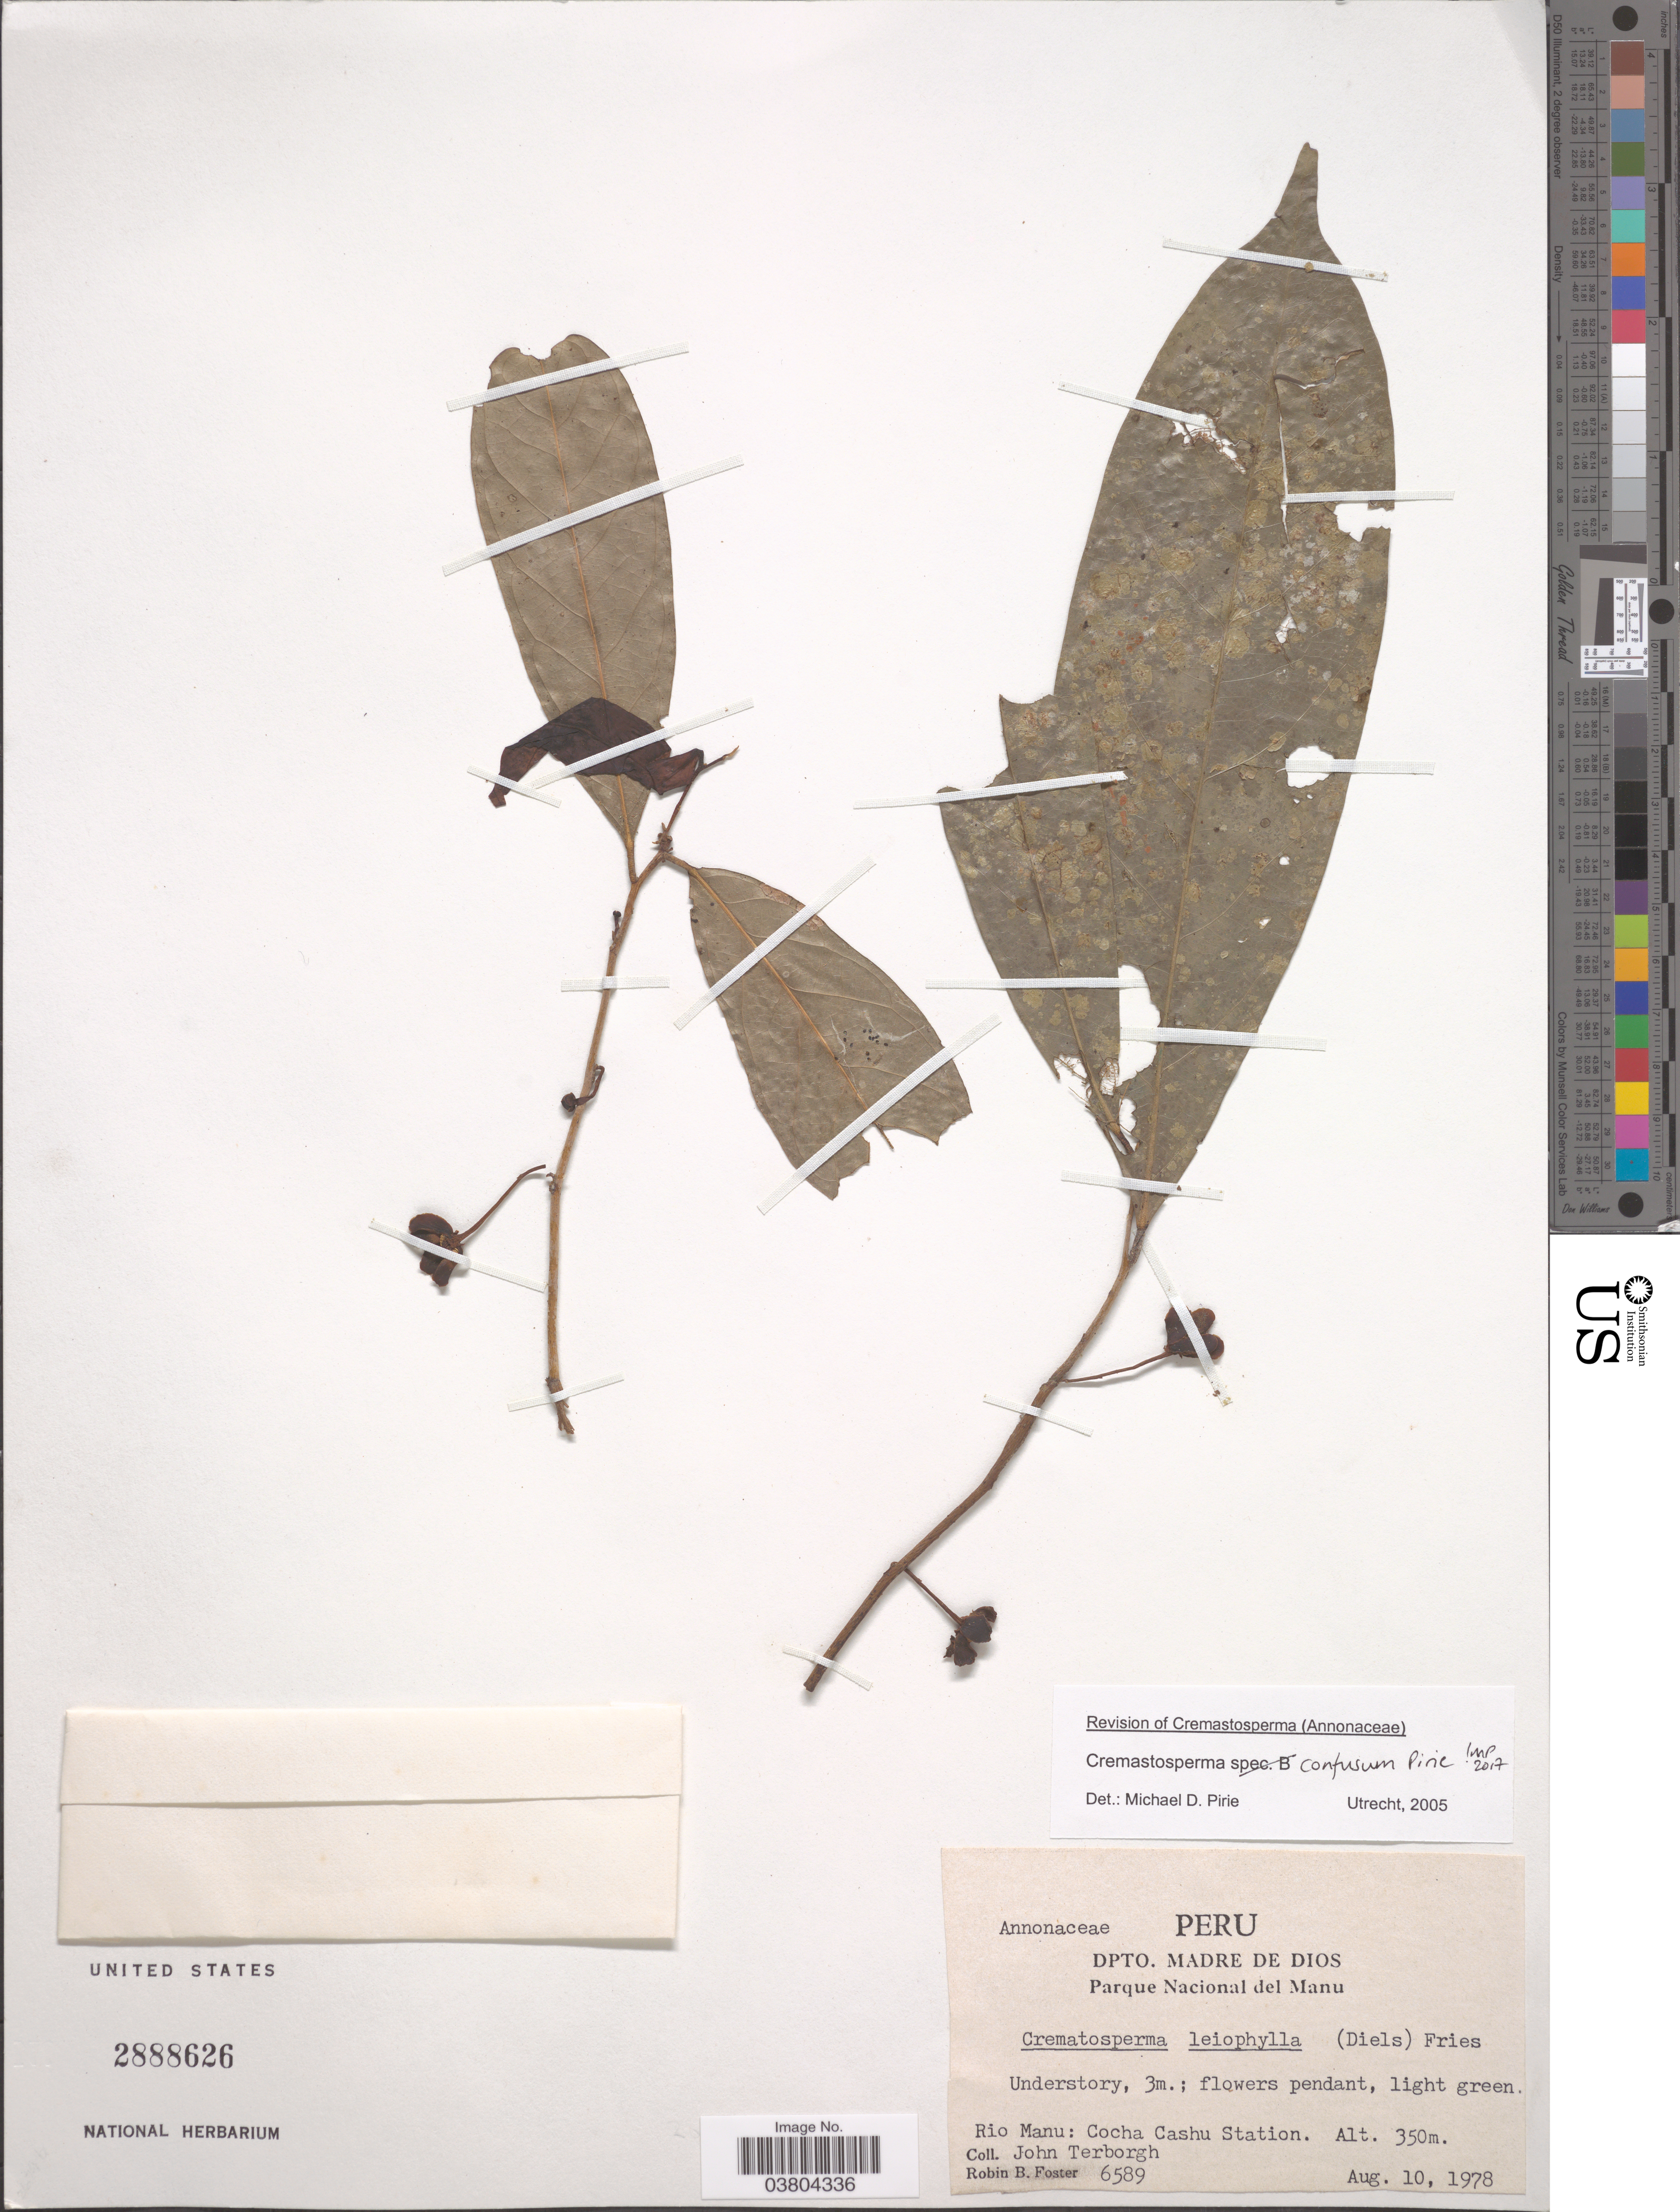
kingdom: Plantae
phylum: Tracheophyta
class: Magnoliopsida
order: Magnoliales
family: Annonaceae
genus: Cremastosperma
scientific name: Cremastosperma confusum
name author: Pirie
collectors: R. B. Foster & J. Terborgh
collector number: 6589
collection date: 1978-08-10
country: Peru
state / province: Madre de Dios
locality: Dpto. Madre de Dios. Parque Nacional del Manu. Rio Manu: Cocha Cashu Station.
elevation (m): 350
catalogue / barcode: US 2888626